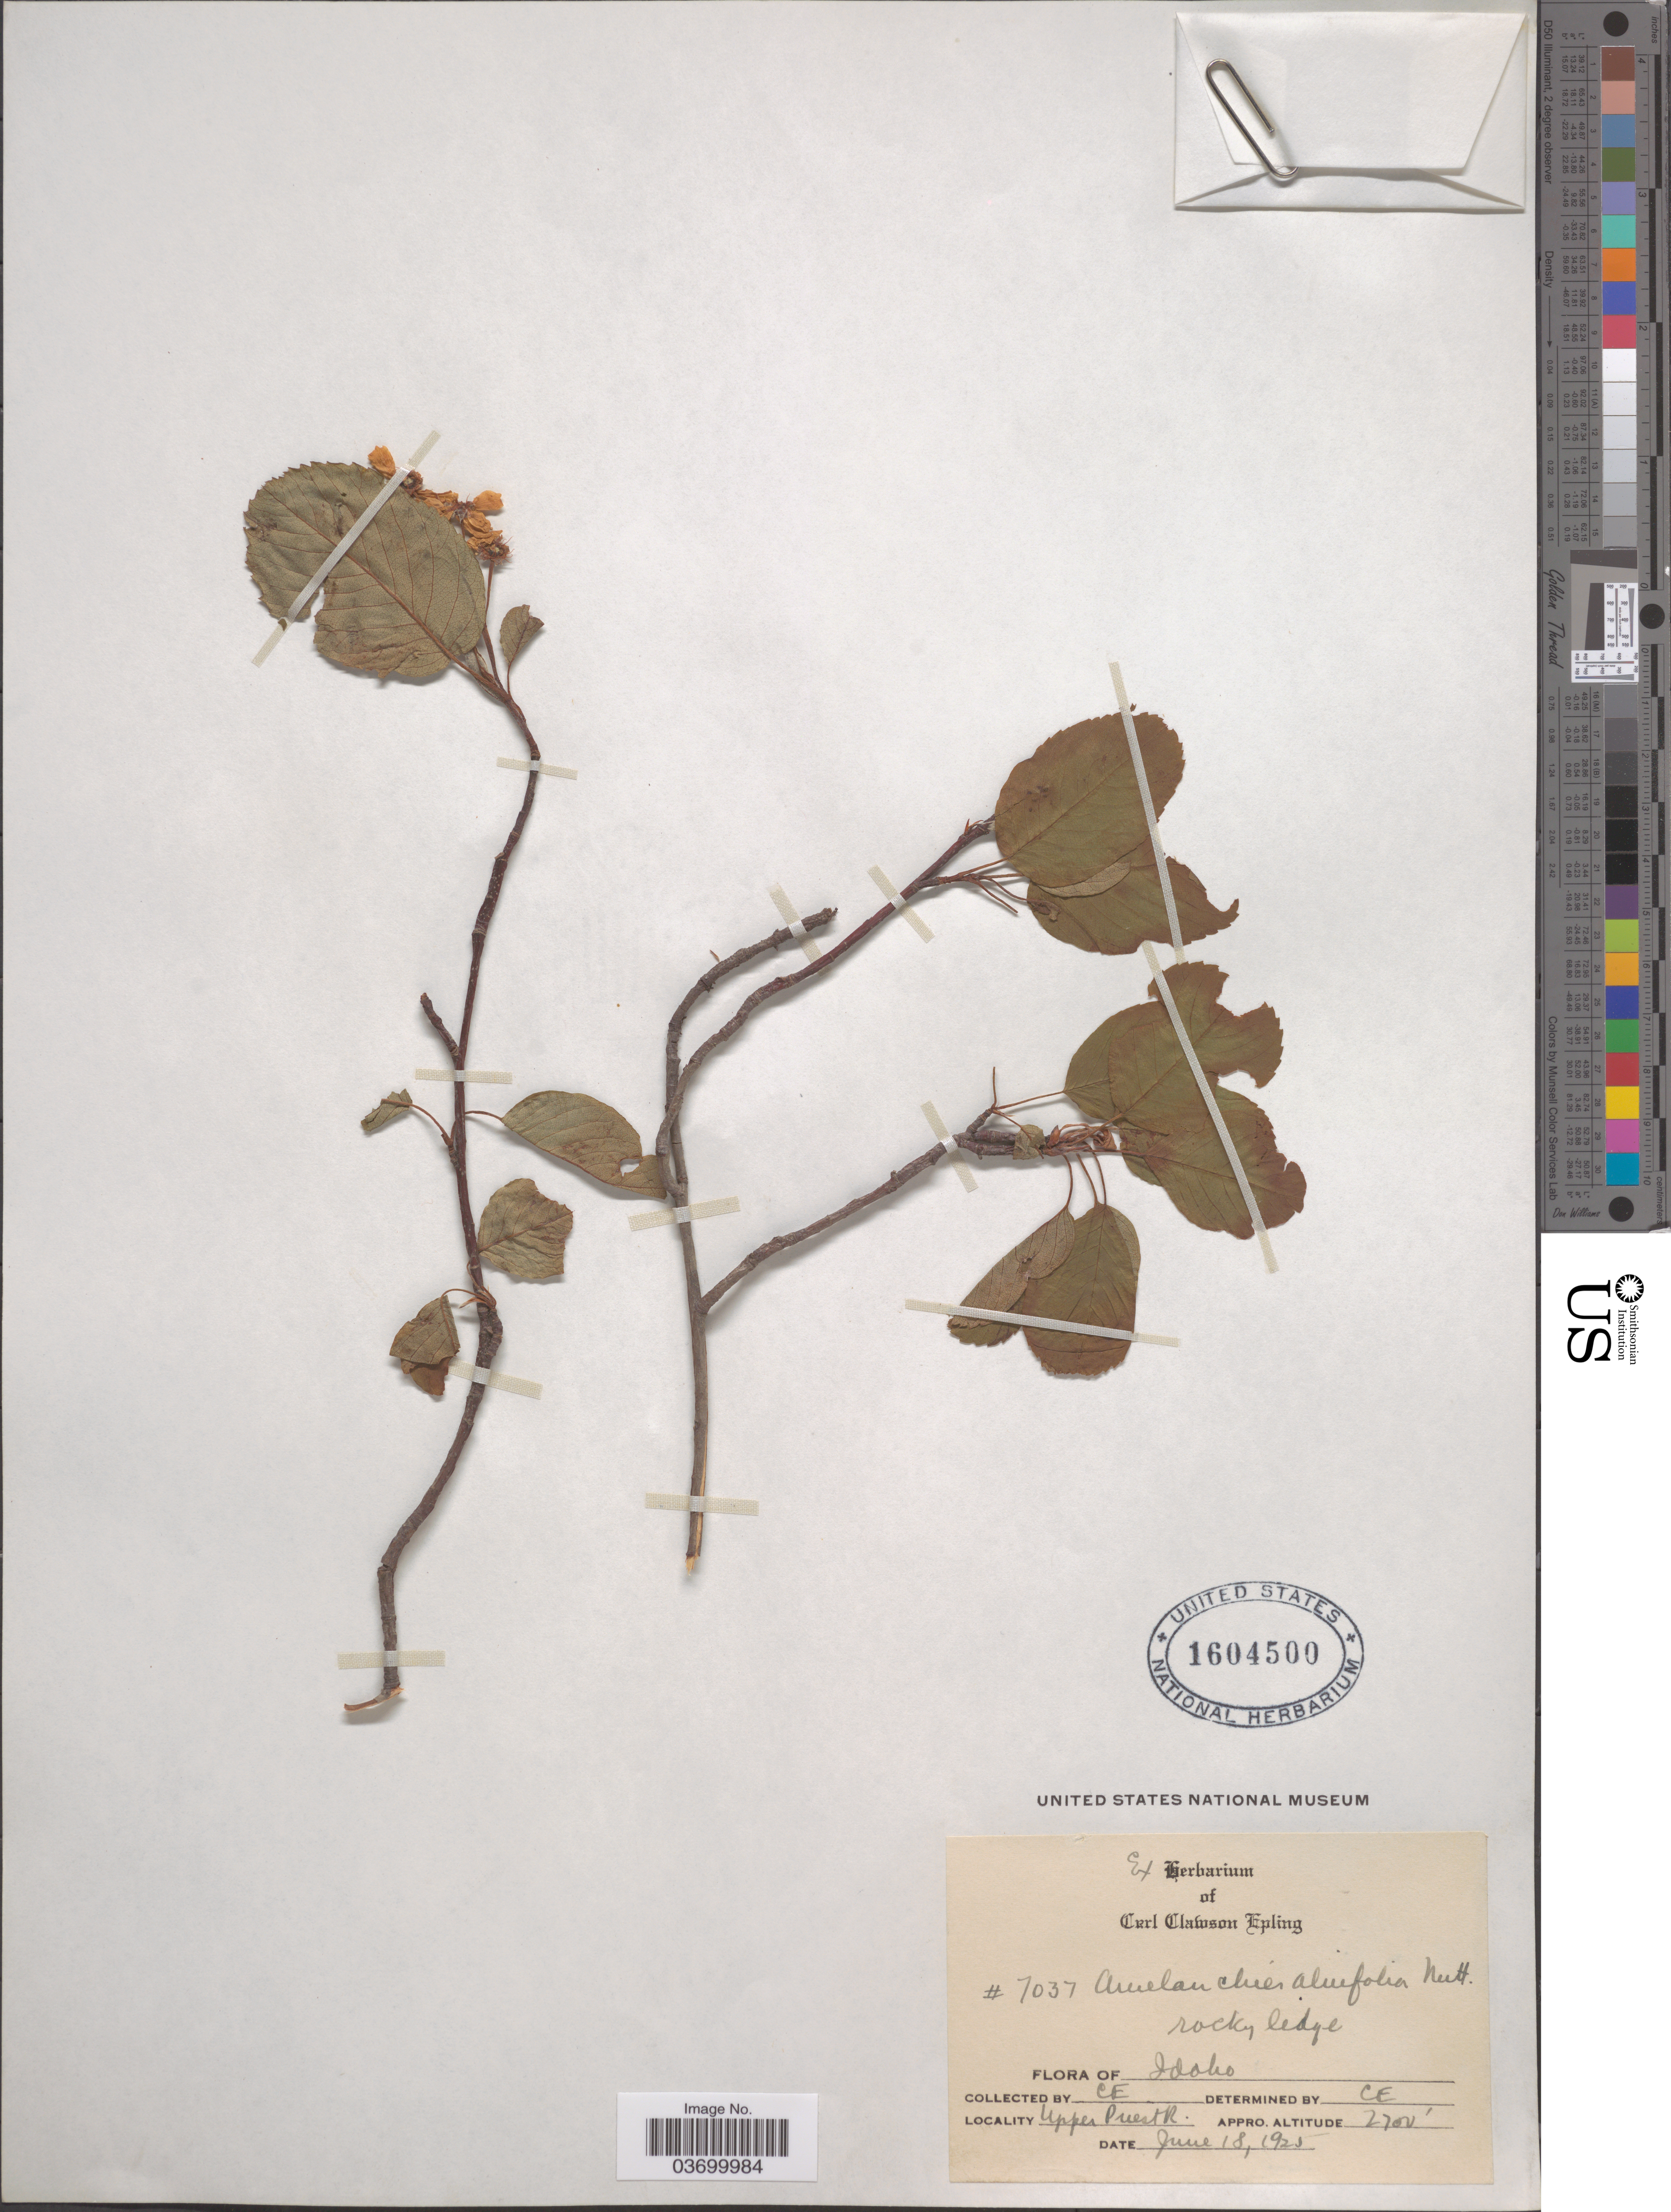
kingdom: Plantae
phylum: Tracheophyta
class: Magnoliopsida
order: Rosales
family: Rosaceae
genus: Amelanchier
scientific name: Amelanchier alnifolia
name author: (Nutt.) Nutt. ex M. Roem.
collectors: C. C. Epling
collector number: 7037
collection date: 1925-06-18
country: United States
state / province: Idaho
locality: Upper Priest R.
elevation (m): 823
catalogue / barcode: US 1604500